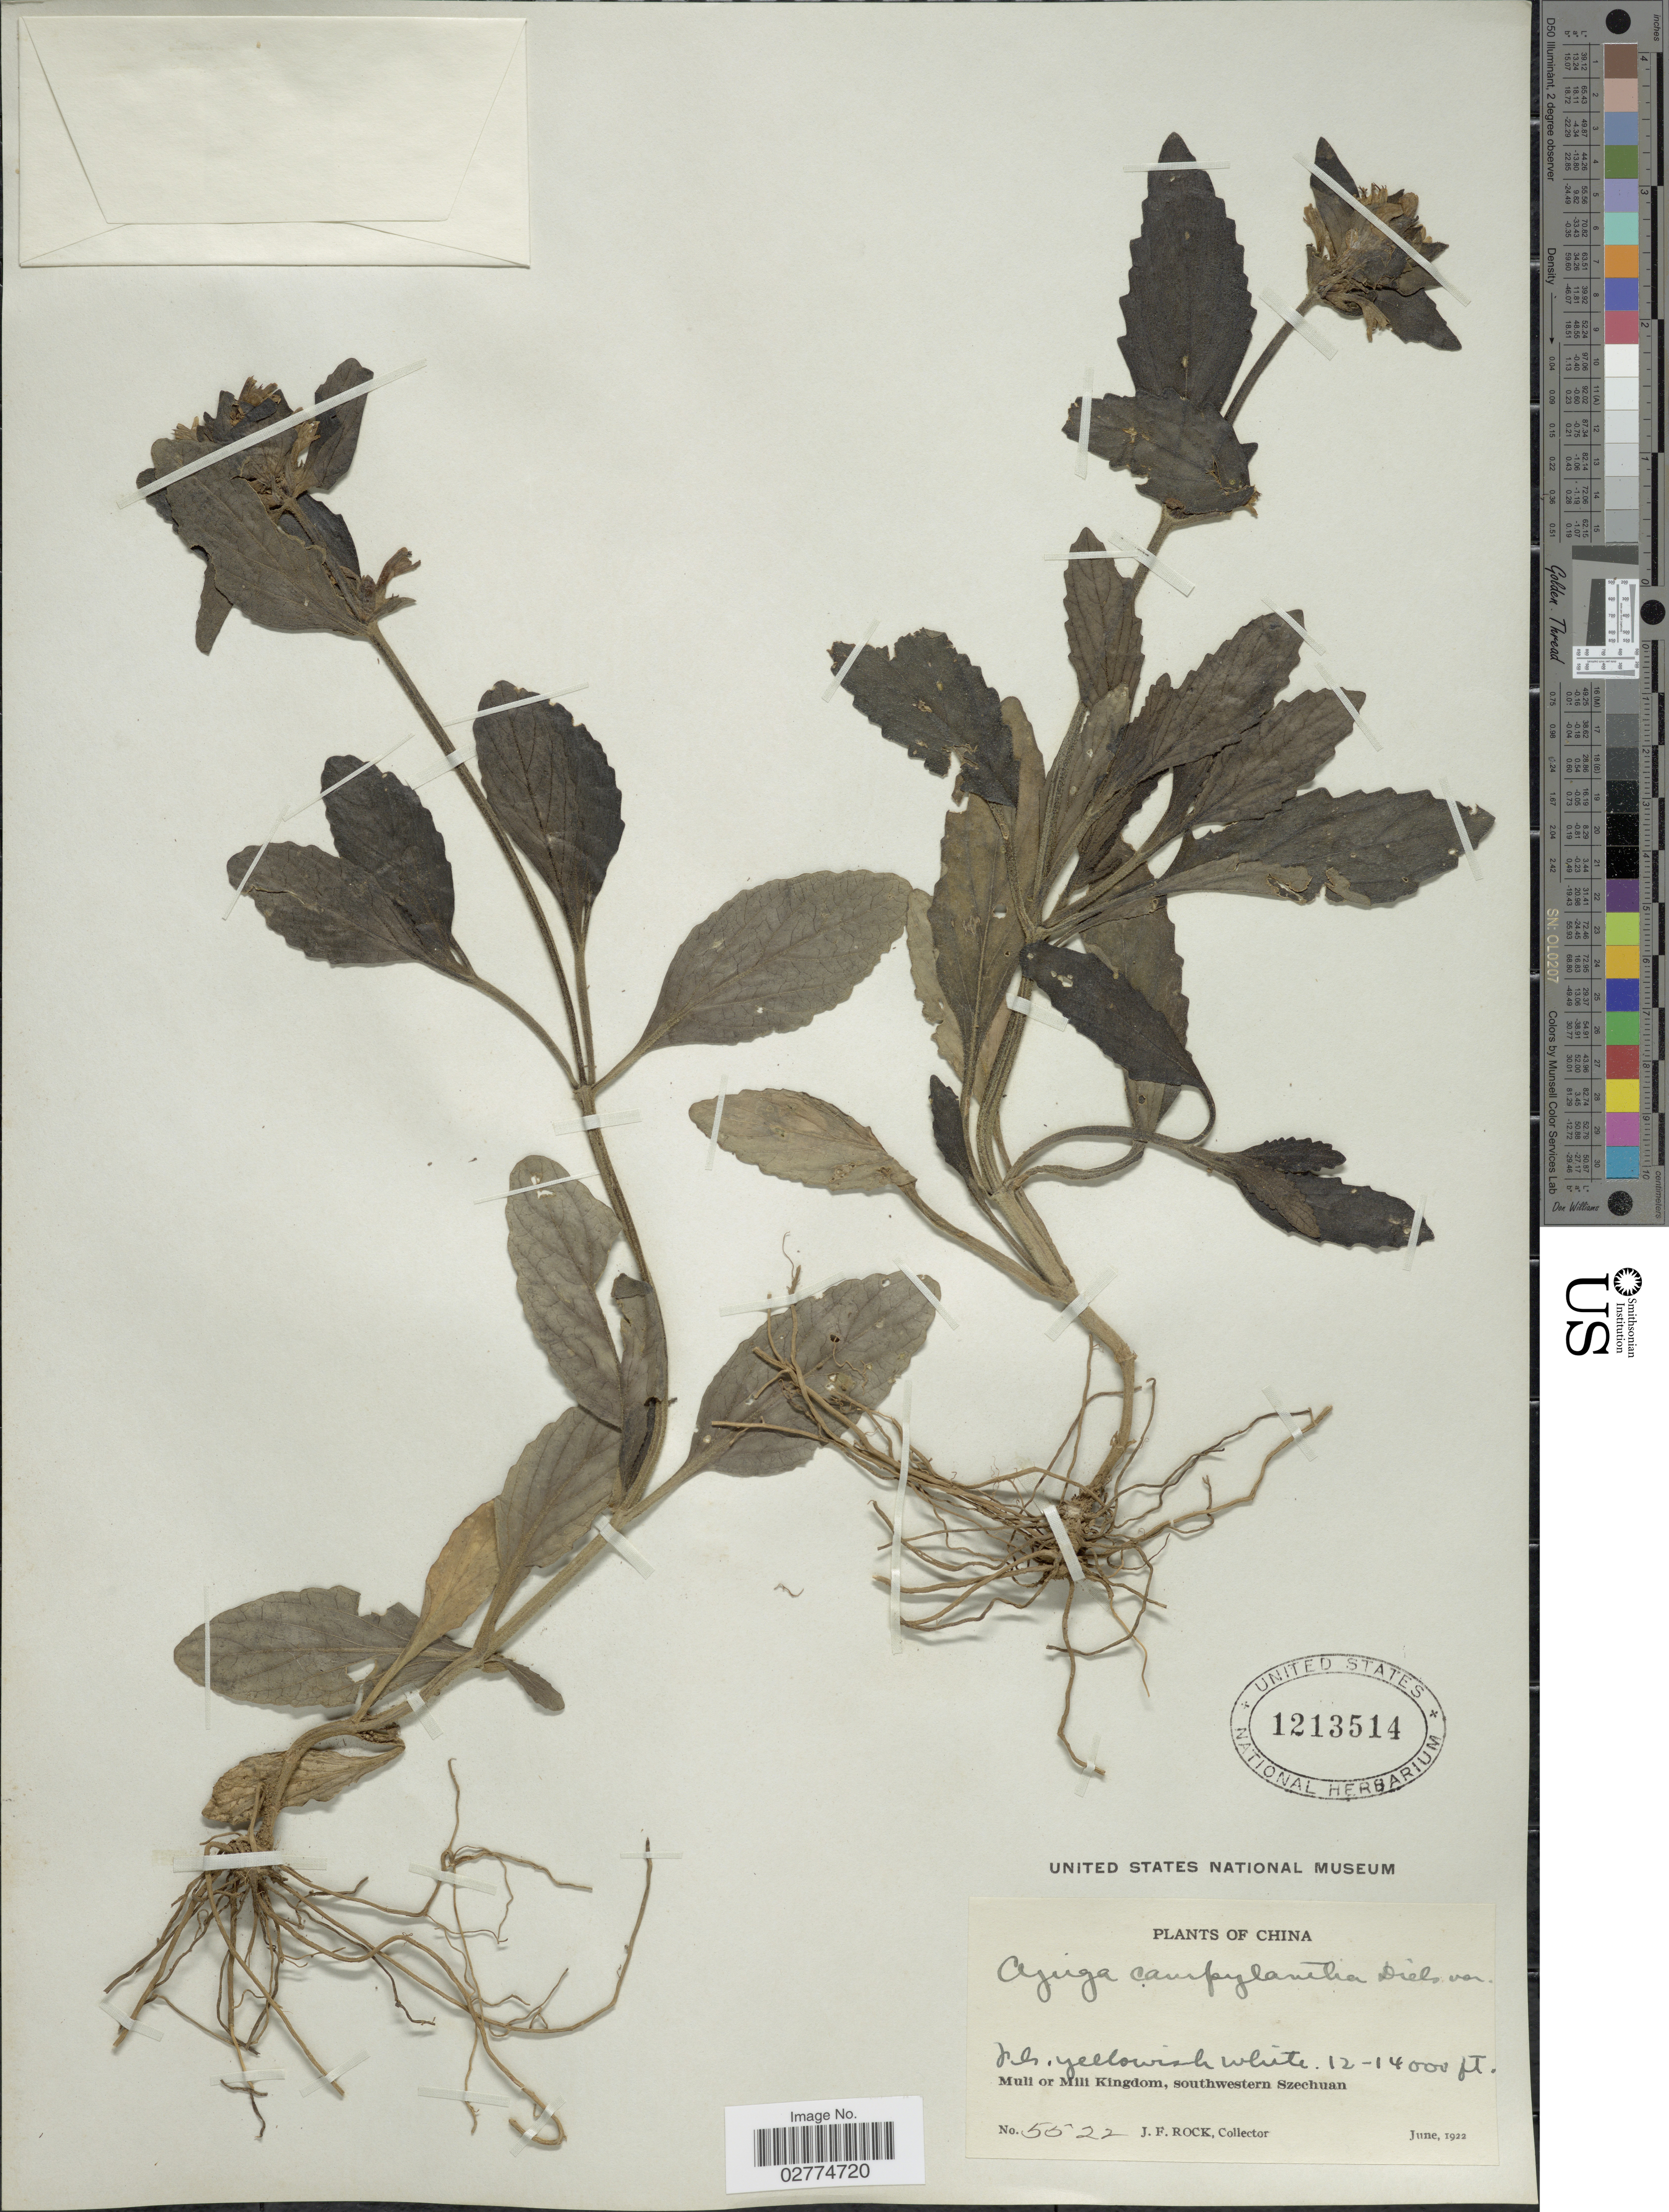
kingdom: Plantae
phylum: Tracheophyta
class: Magnoliopsida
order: Lamiales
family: Lamiaceae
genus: Ajuga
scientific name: Ajuga campylantha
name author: Diels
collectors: J. Rock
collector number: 5522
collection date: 1922-06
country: China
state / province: Sichuan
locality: Muli or Mili Kingdom, southwestern Szechuan.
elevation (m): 3658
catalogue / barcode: US 1213514